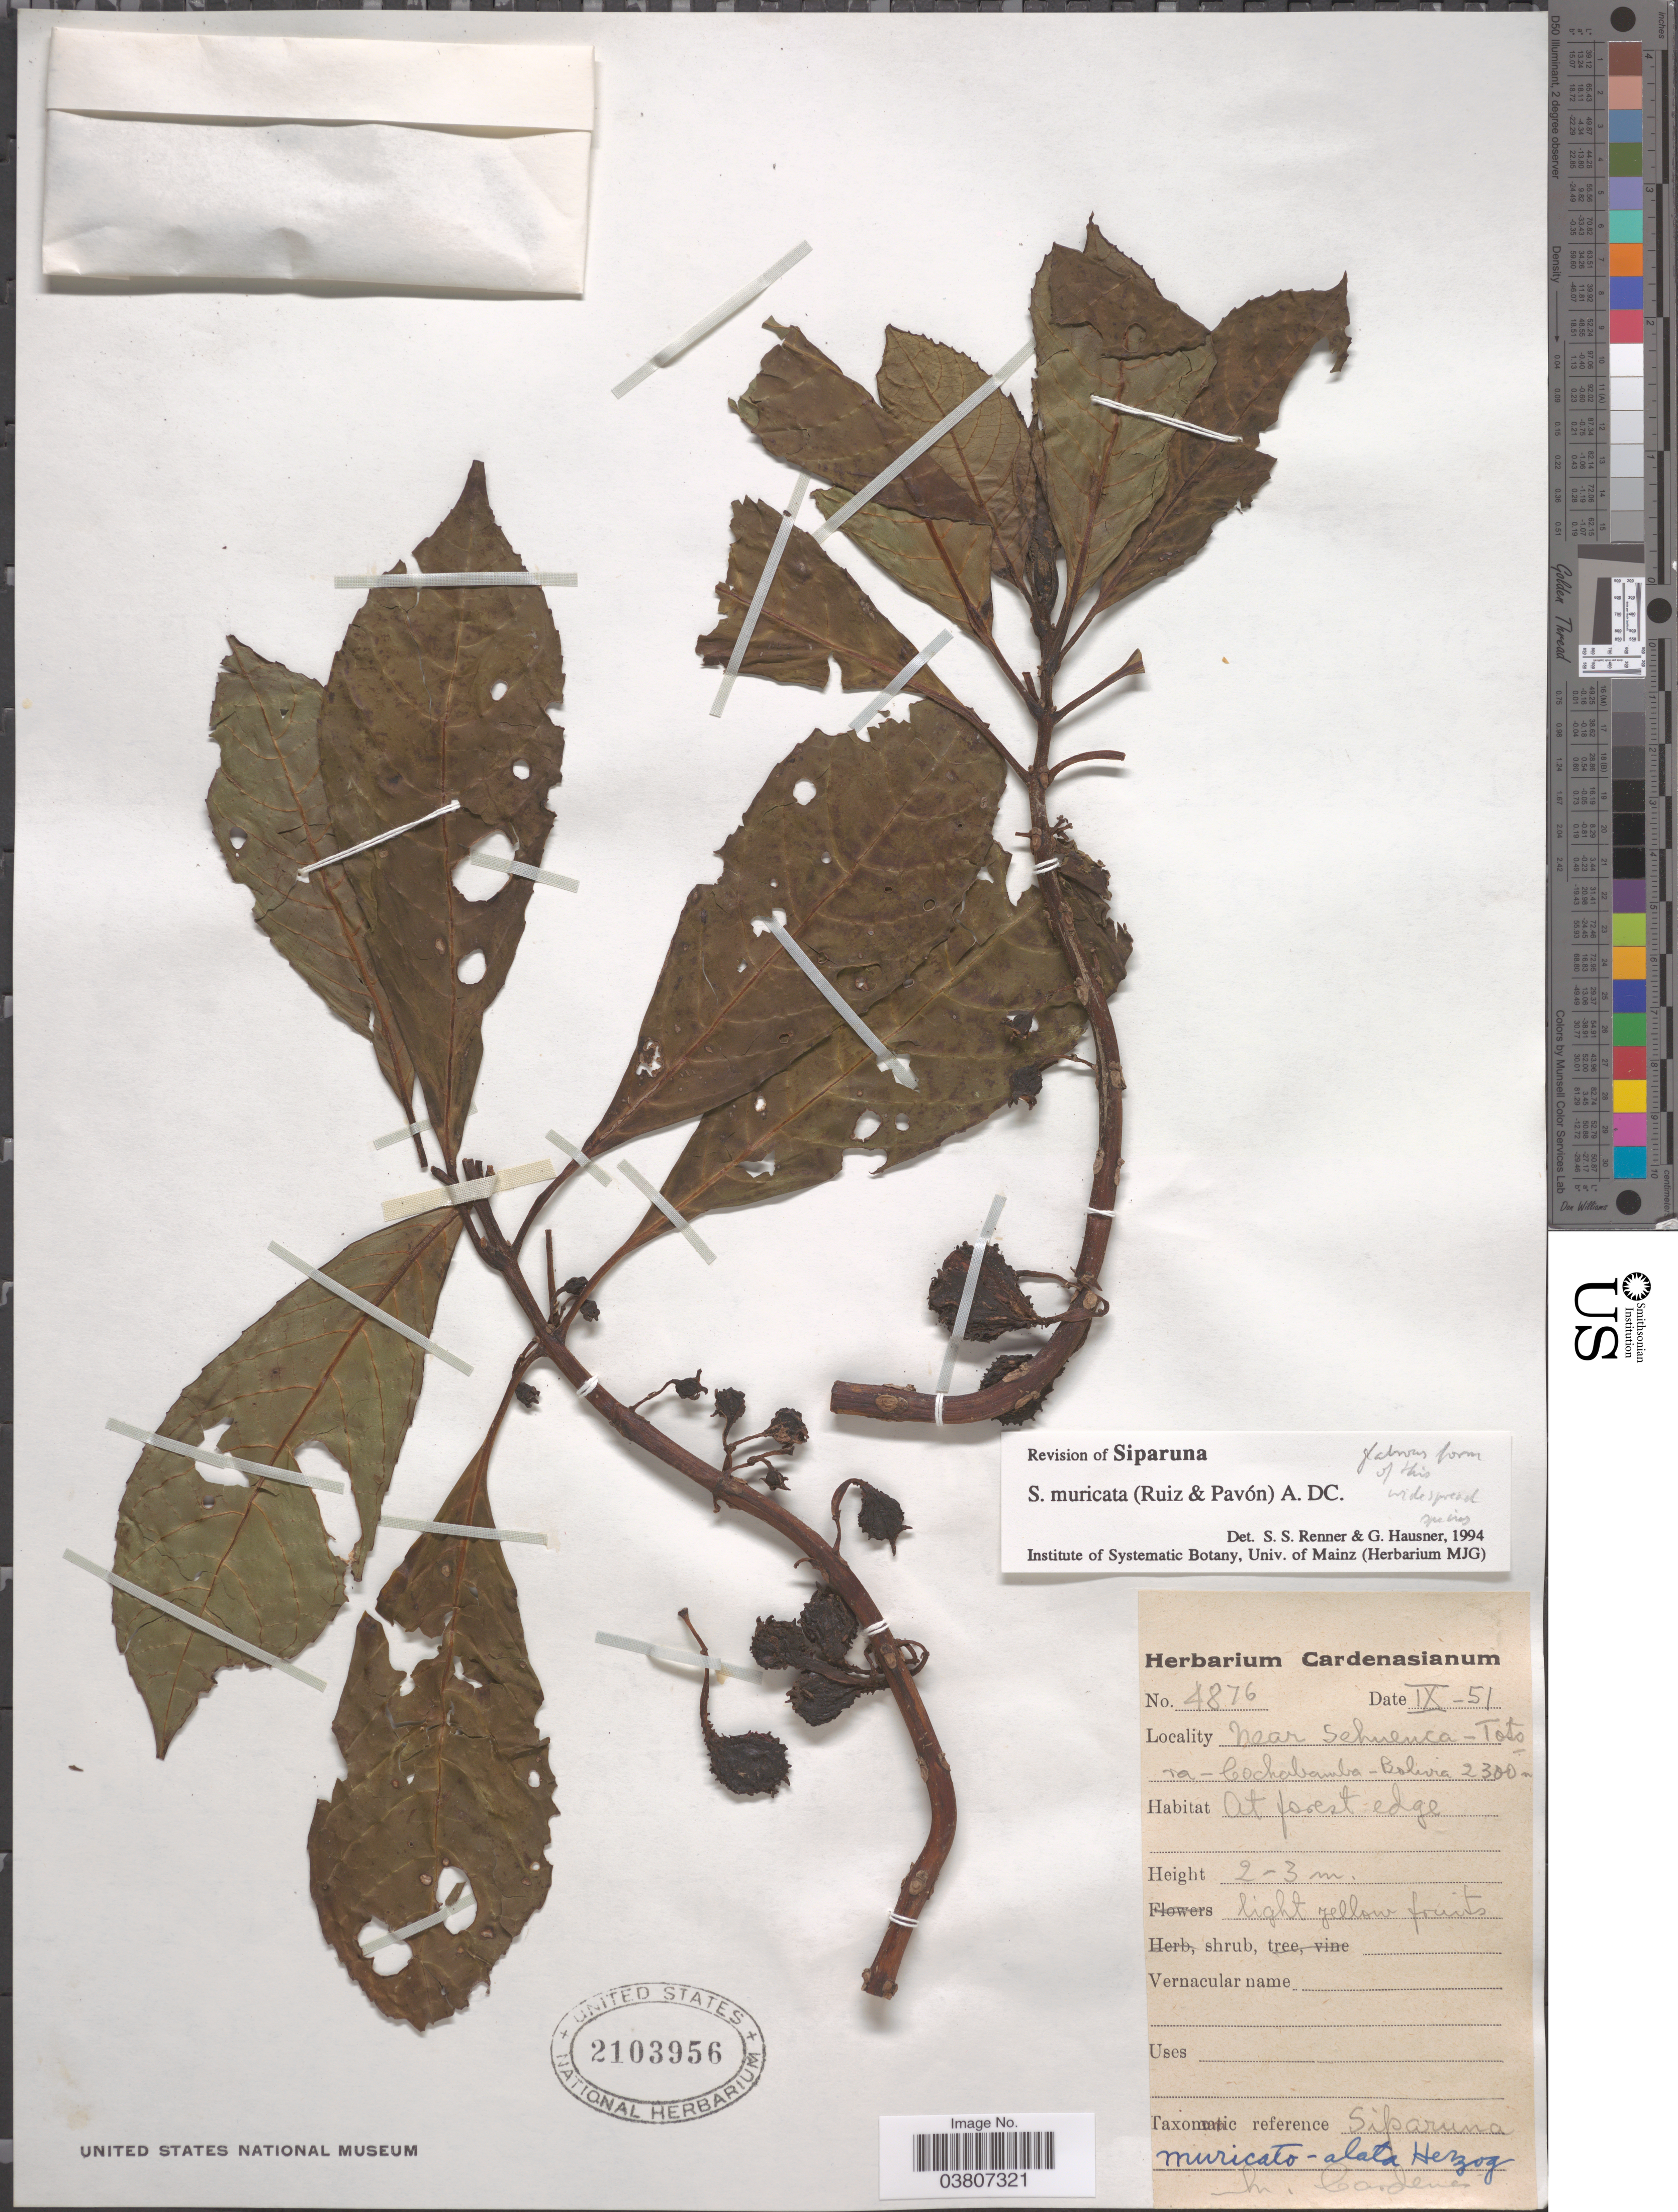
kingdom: Plantae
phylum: Tracheophyta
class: Magnoliopsida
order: Laurales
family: Siparunaceae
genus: Siparuna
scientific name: Siparuna muricata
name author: (Ruiz & Pav.) A. DC.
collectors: M. Cárdenas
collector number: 4876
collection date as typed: Transcribed d/m/y: /9/51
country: Bolivia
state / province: Cochabamba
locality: Near Sehuenca - Totora.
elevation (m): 2300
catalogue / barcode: US 2103956